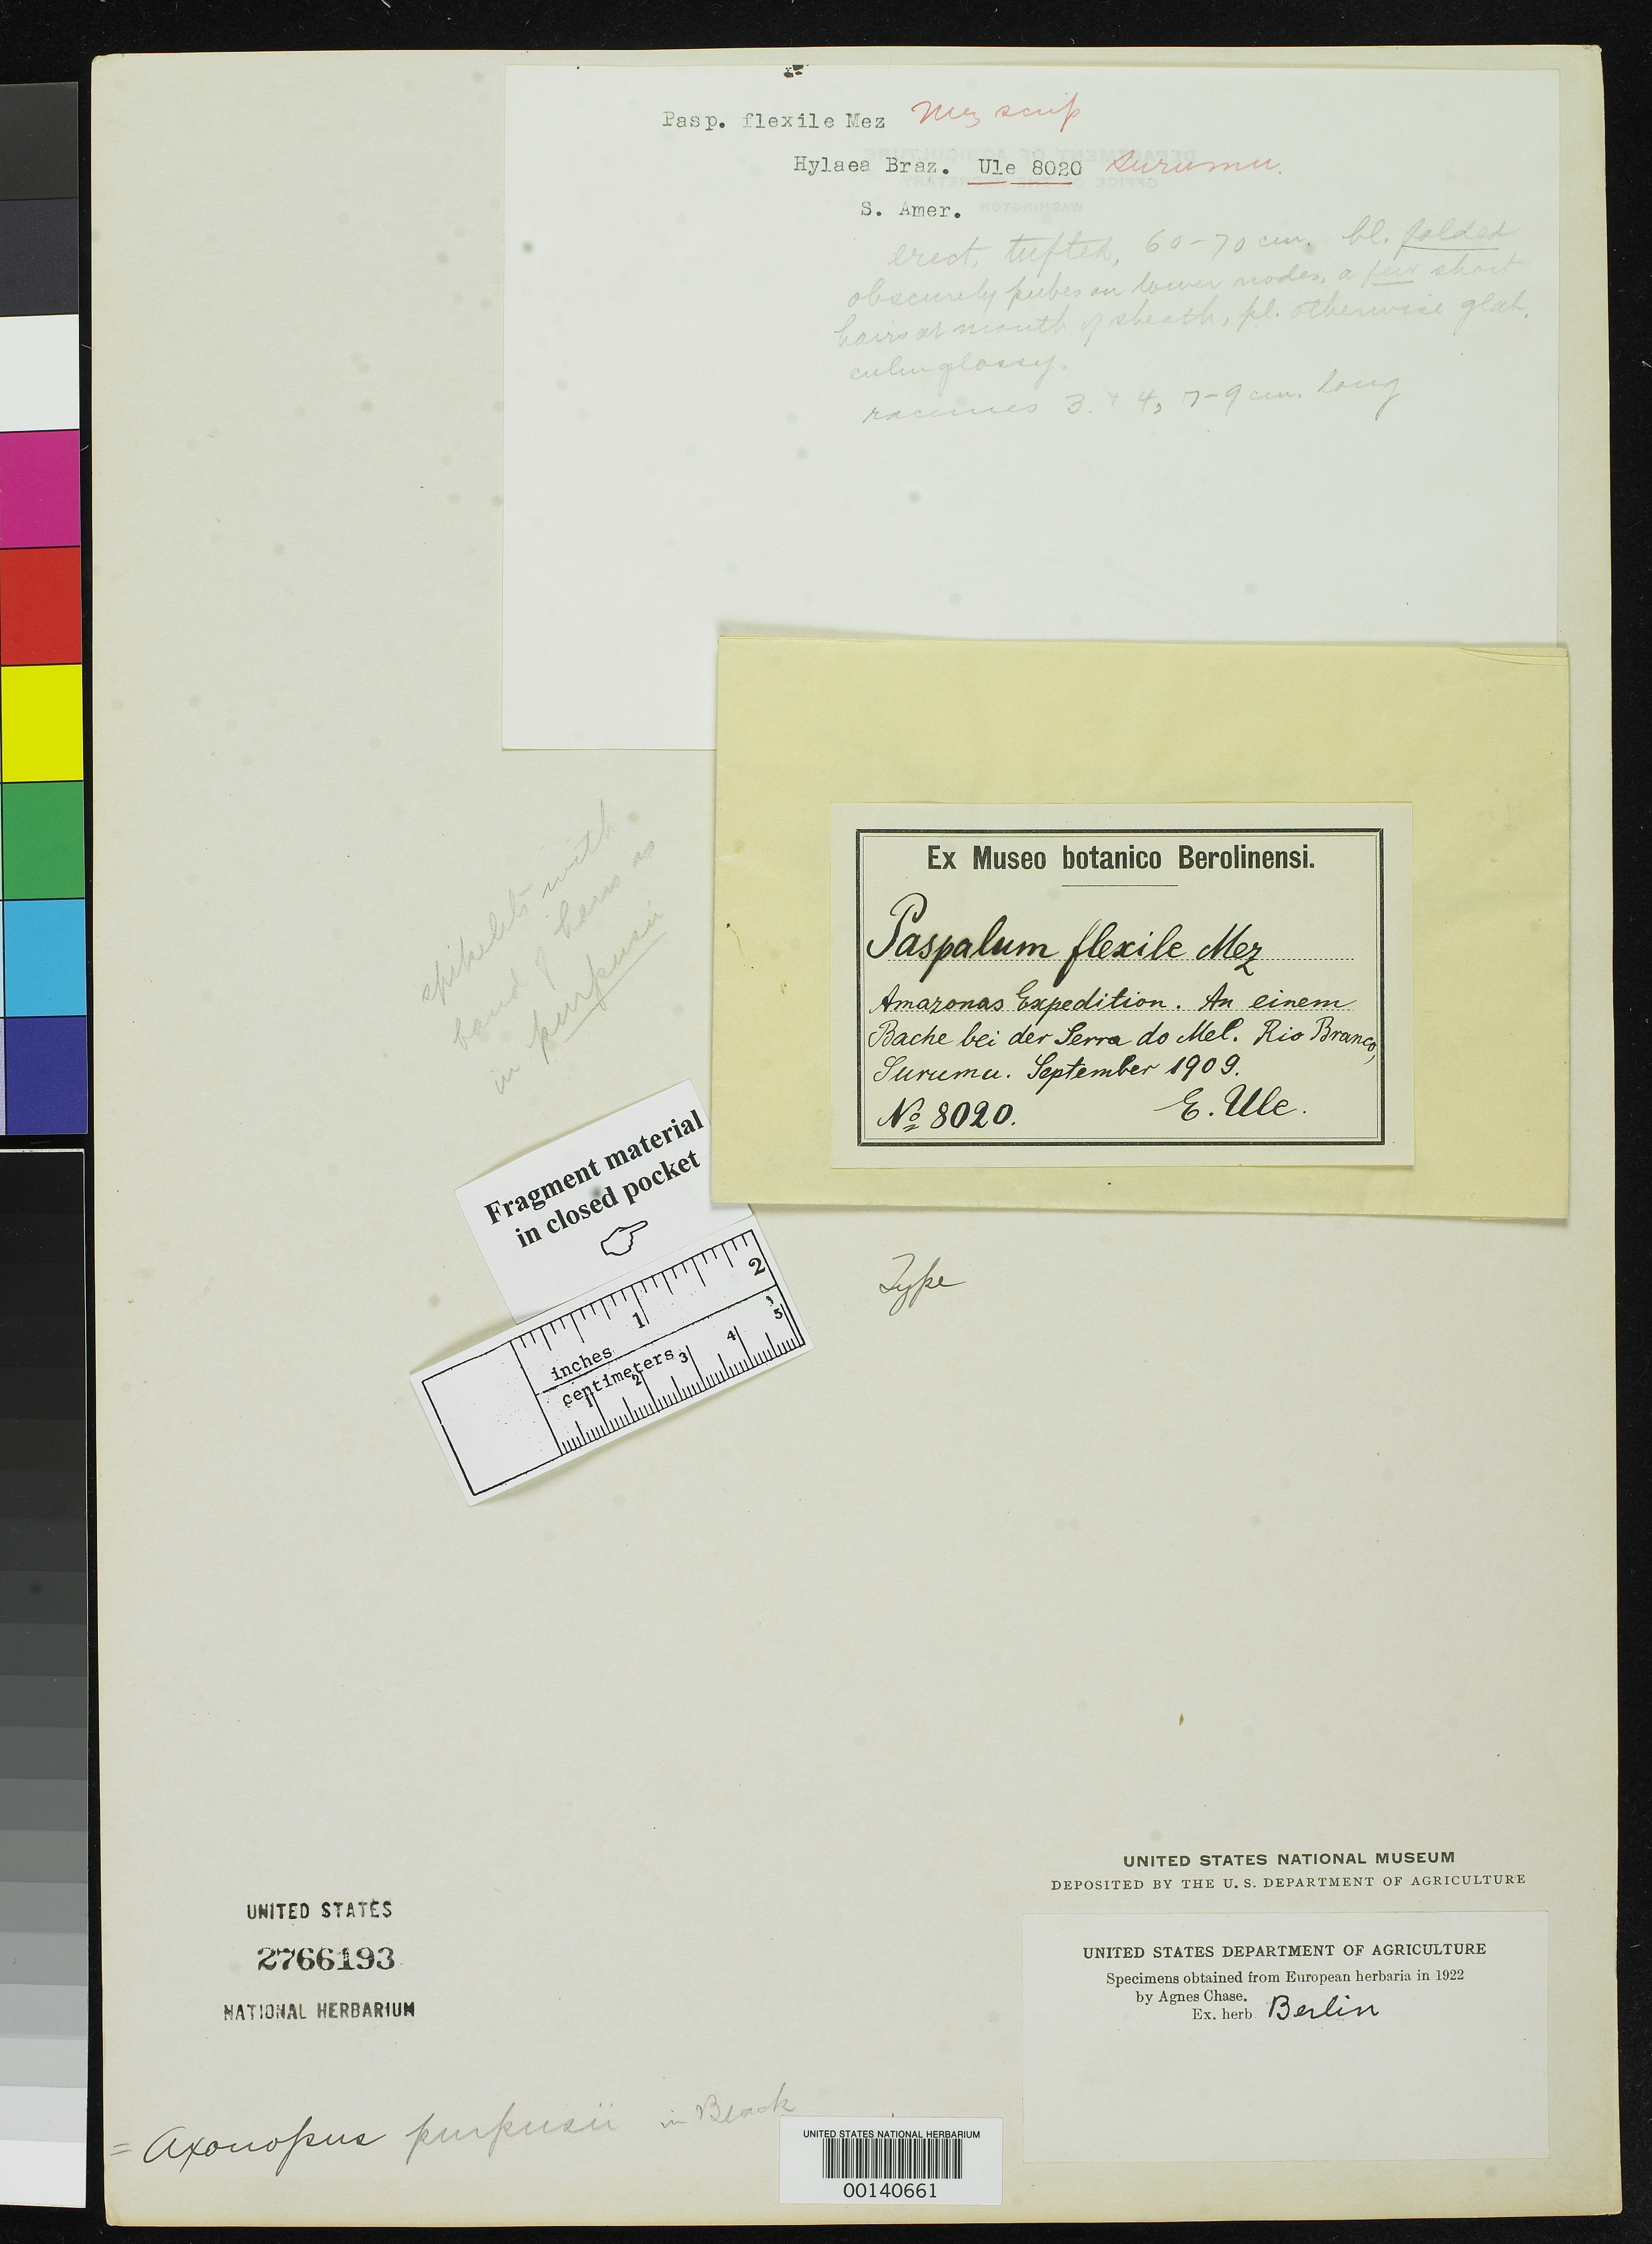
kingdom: Plantae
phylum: Tracheophyta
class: Liliopsida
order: Poales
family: Poaceae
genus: Paspalum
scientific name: Paspalum flexile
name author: Mez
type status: Type Fragment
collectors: E. H. Ule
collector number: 8020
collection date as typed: Sep 1909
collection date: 1909-09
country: Brazil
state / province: Acre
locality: Serra do Mel, Rio Branco, Surumu.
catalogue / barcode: US 2766193